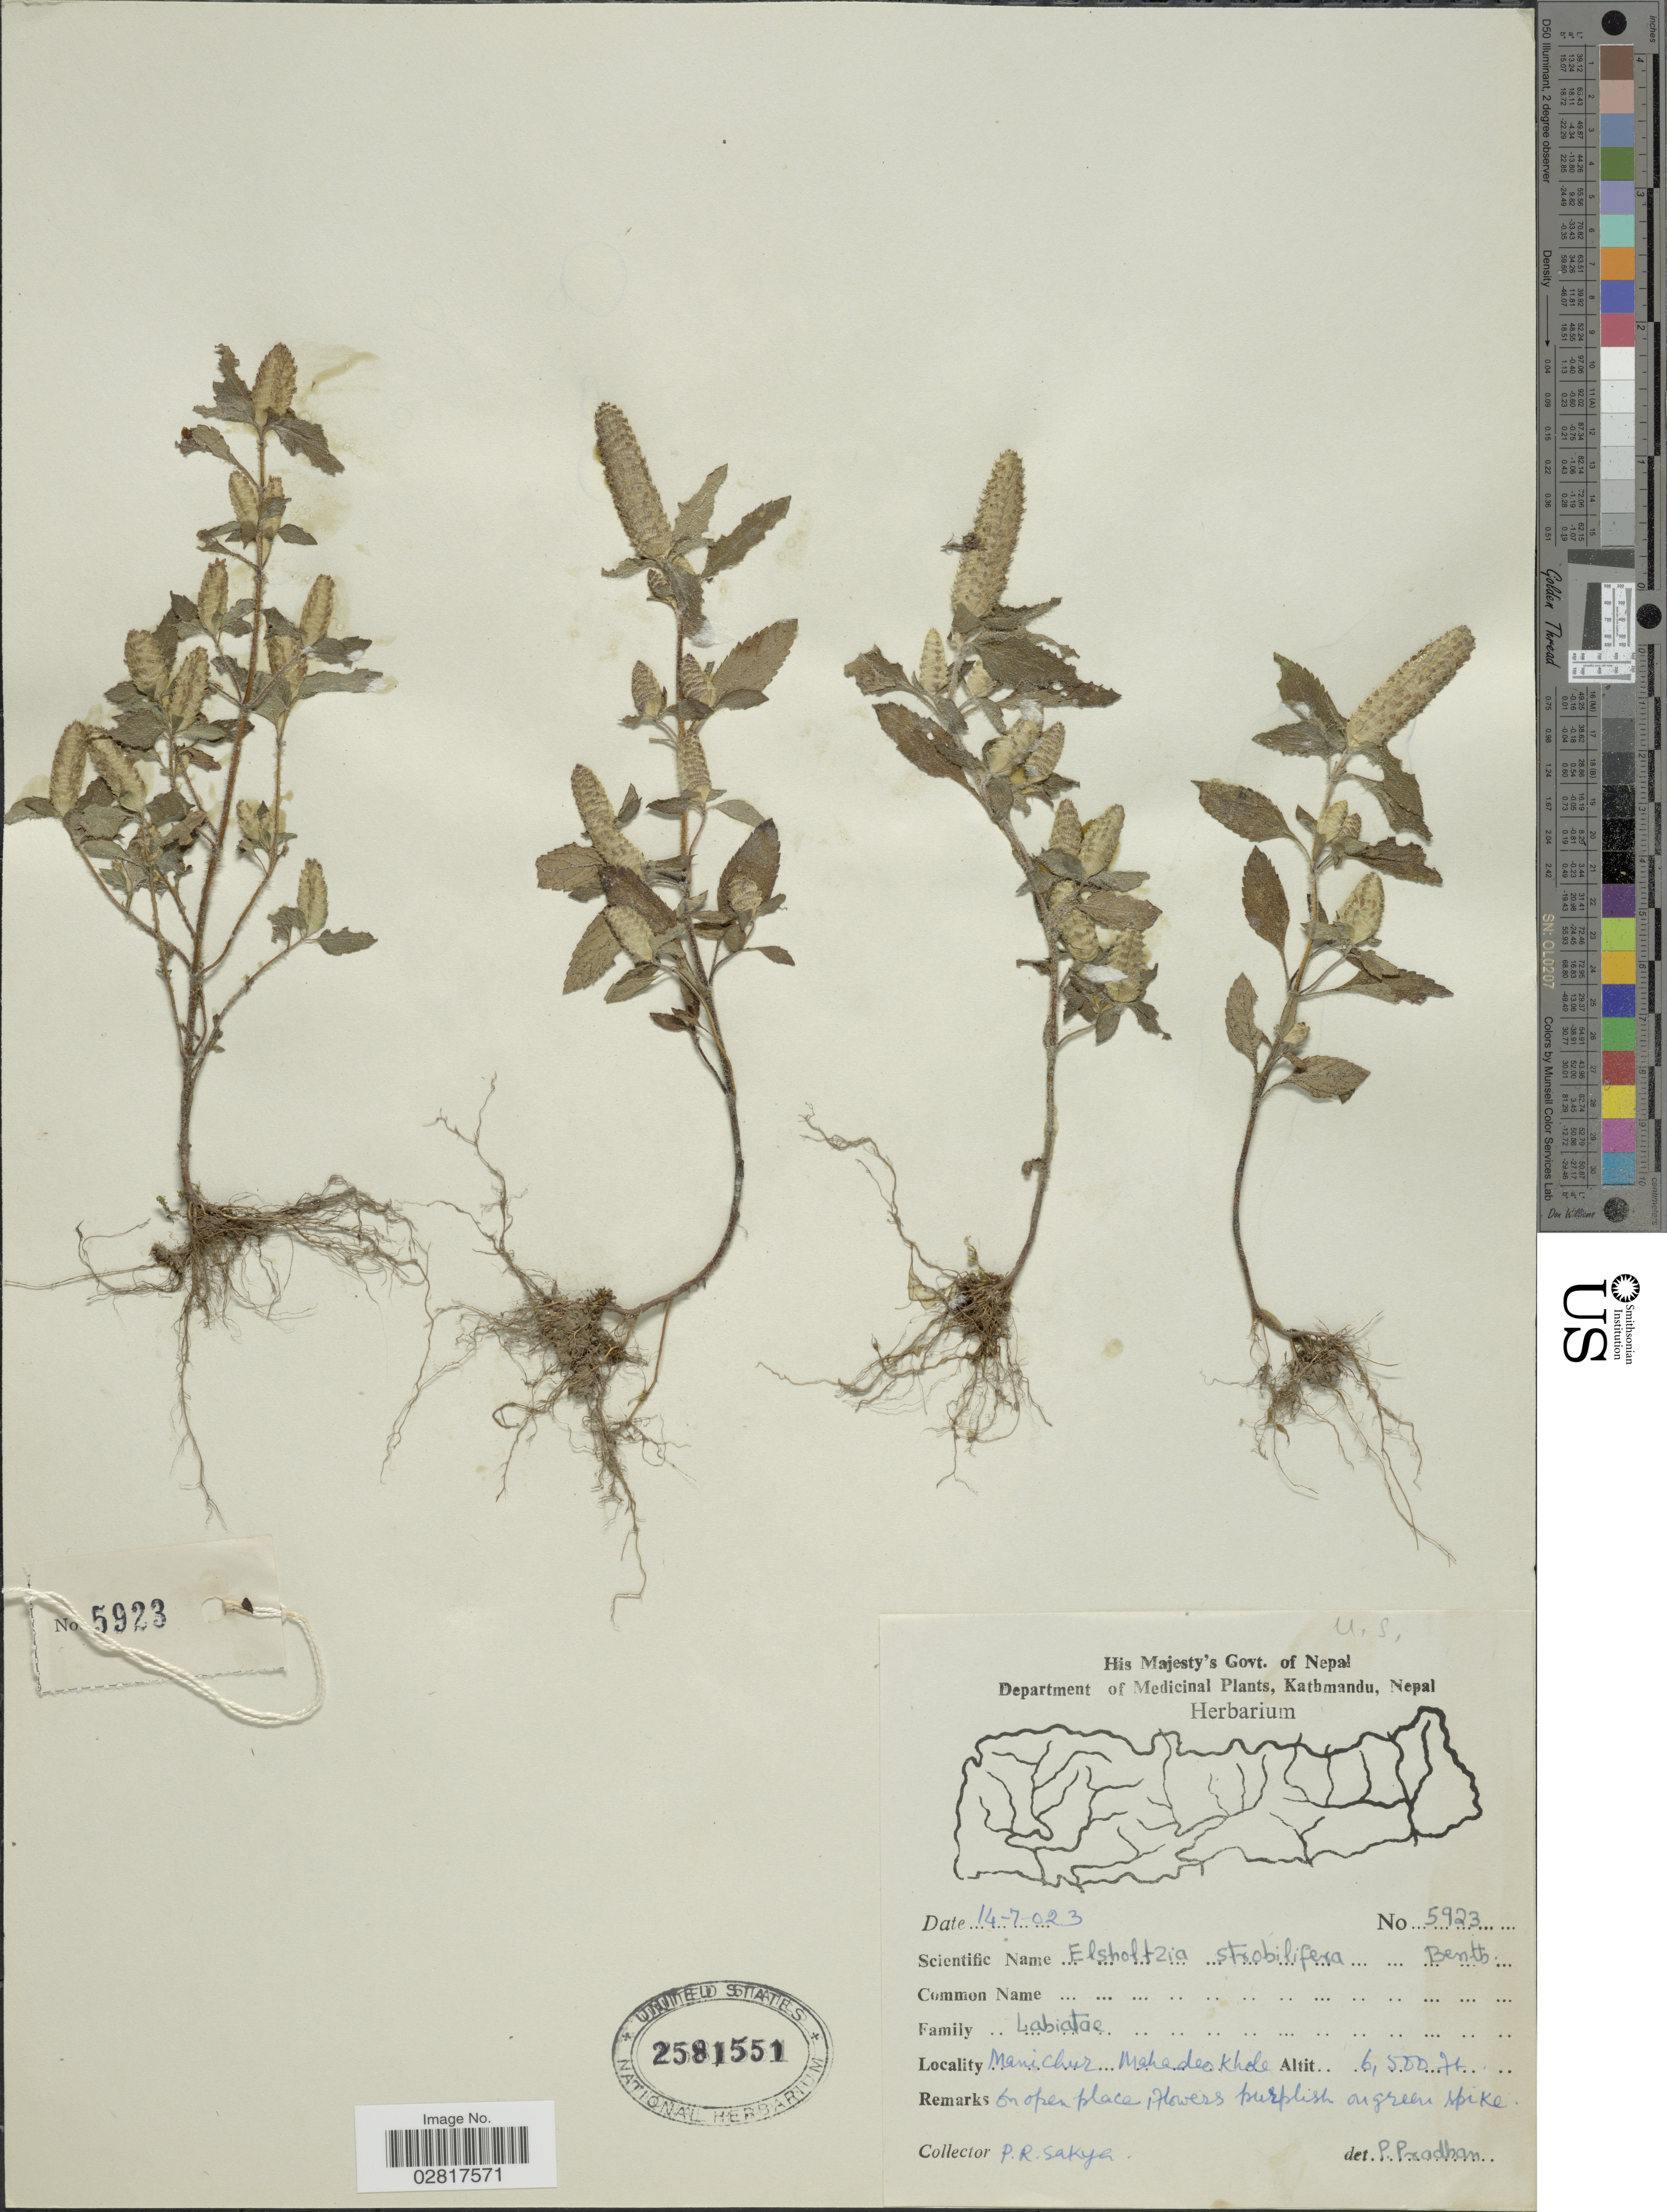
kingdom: Plantae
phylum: Tracheophyta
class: Magnoliopsida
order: Lamiales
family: Lamiaceae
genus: Elsholtzia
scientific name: Elsholtzia strobilifera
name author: (Benth.) Benth.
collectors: P. Sakya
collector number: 5923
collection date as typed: Transcribed d/m/y: 14/7/23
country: Nepal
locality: Manichur Mahadeokhole [interpreted].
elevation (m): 1981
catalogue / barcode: US 2581551